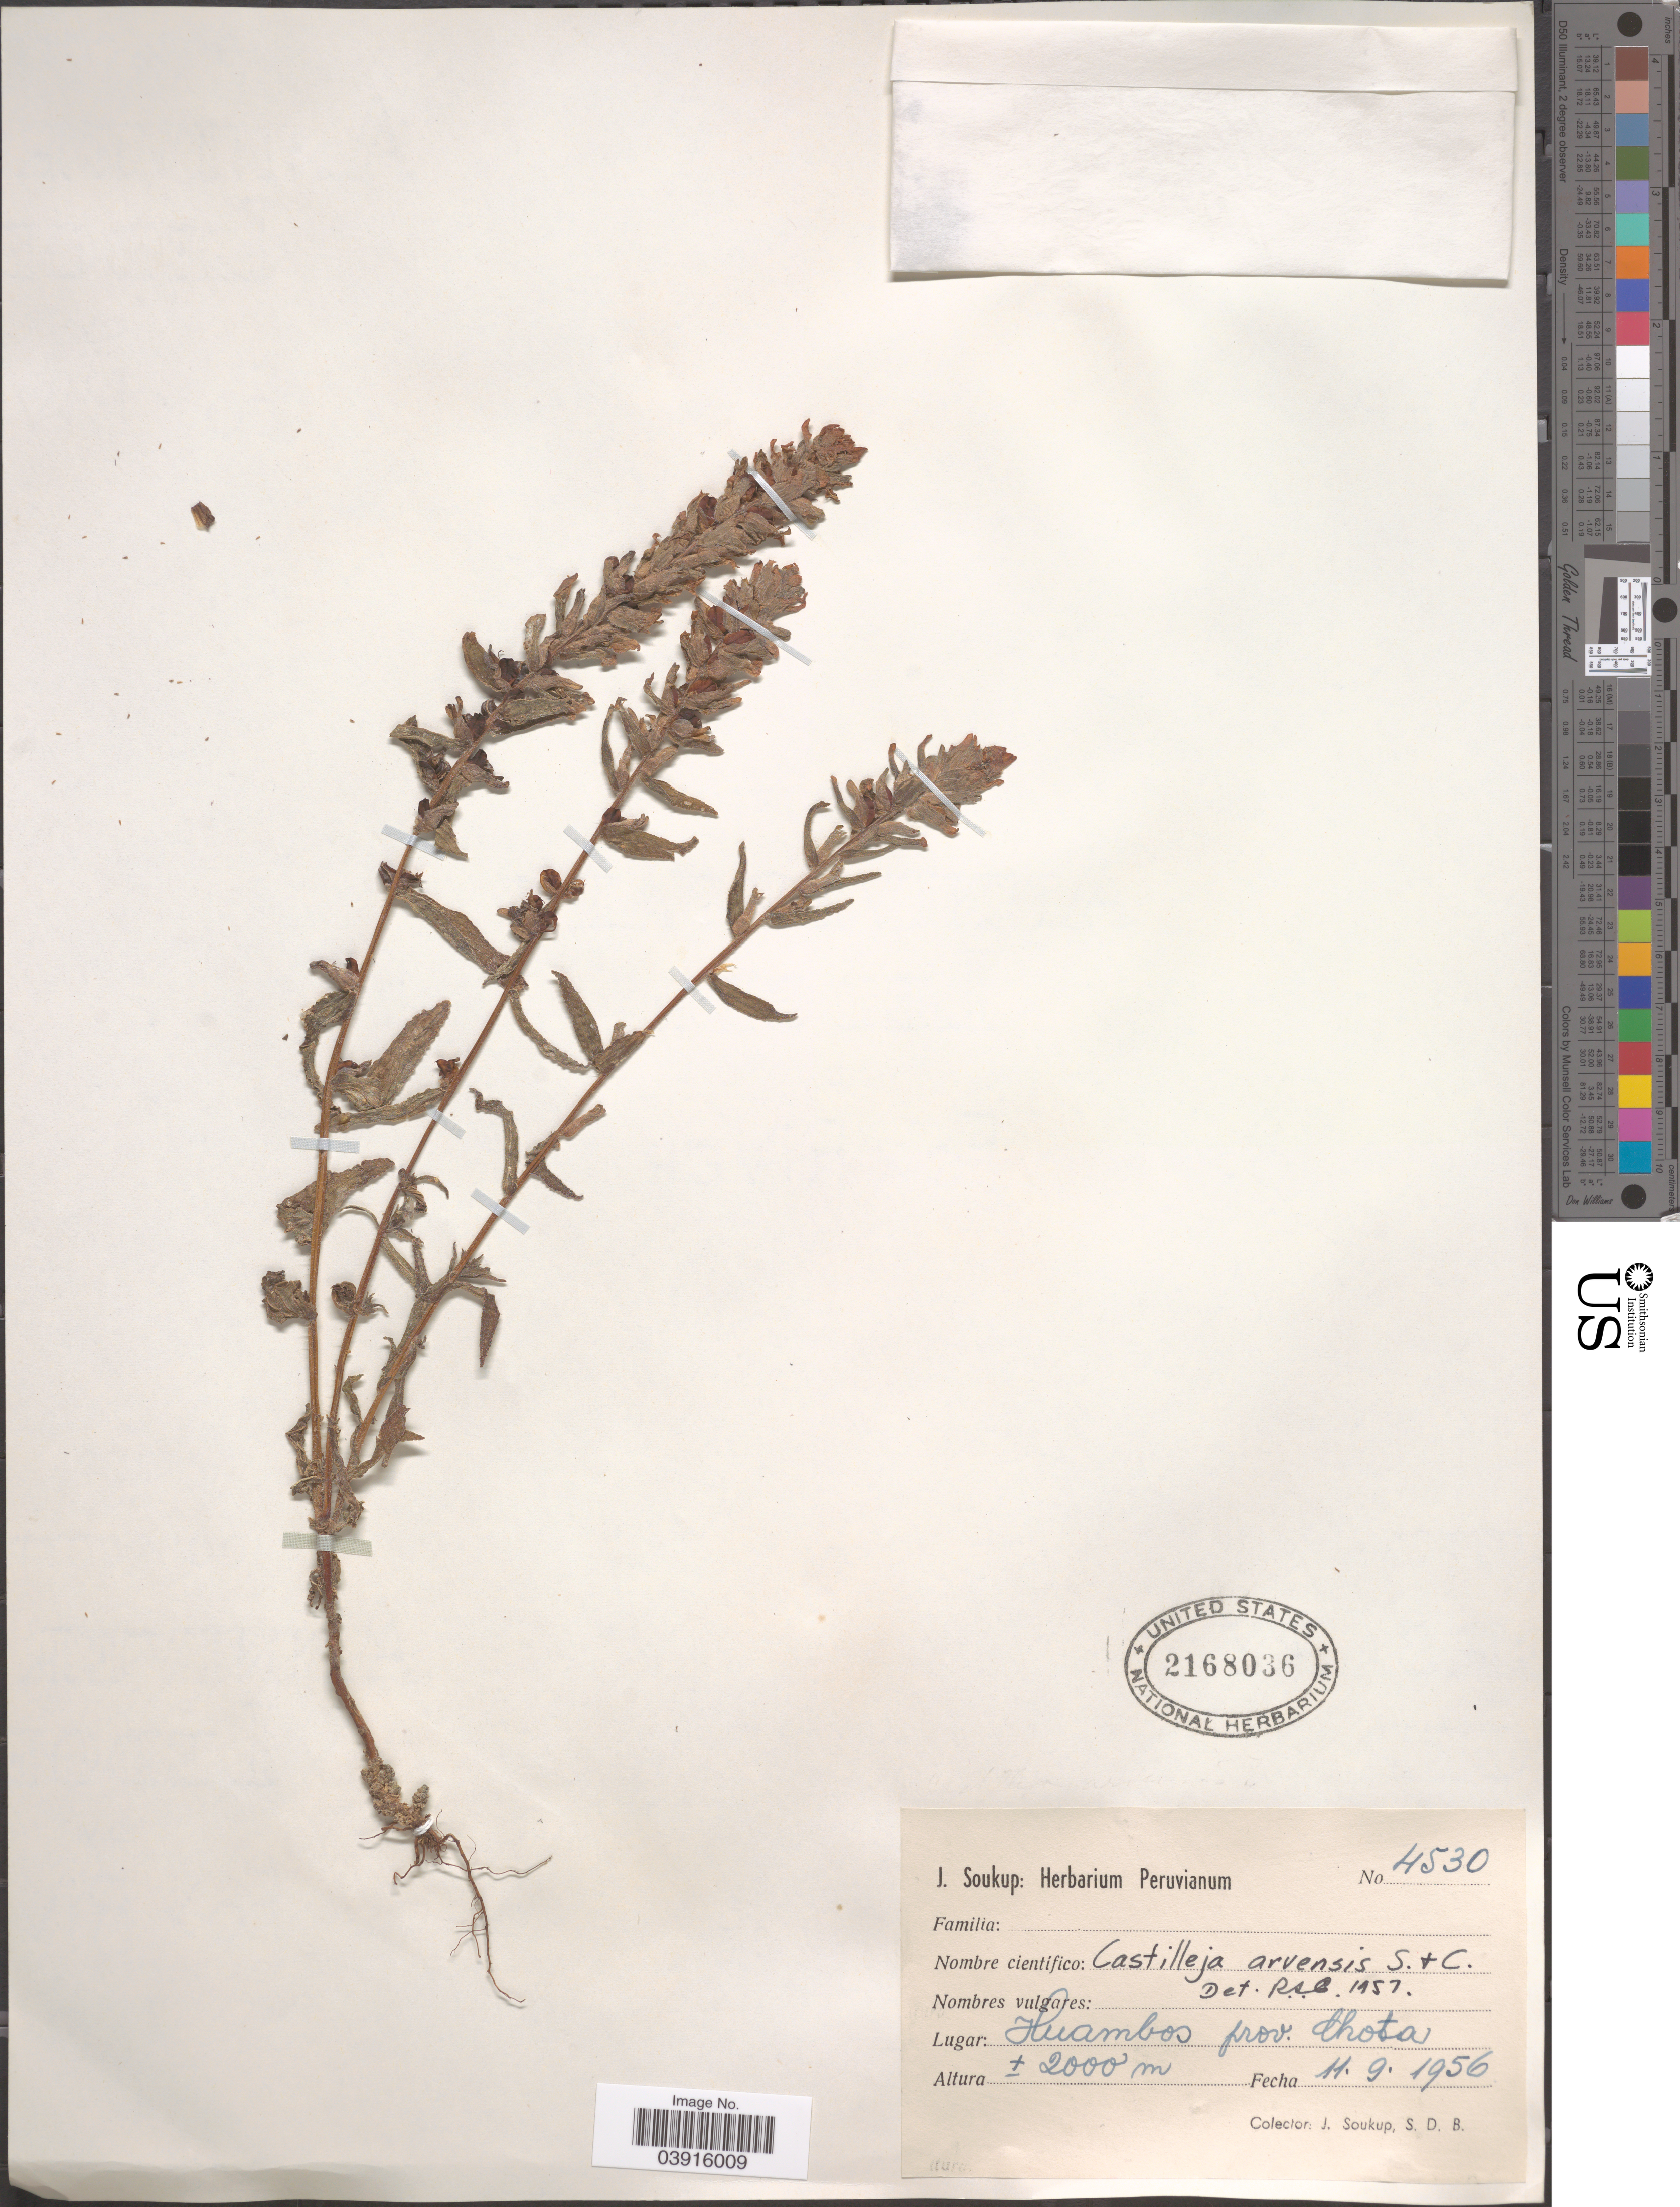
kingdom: Plantae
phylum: Tracheophyta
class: Magnoliopsida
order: Lamiales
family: Orobanchaceae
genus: Castilleja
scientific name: Castilleja arvensis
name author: Schltdl. & Cham.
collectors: J. Soukup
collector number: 4530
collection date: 1956-09-11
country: Peru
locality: Huambos. Prov. Chota.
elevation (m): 2000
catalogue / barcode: US 2168036